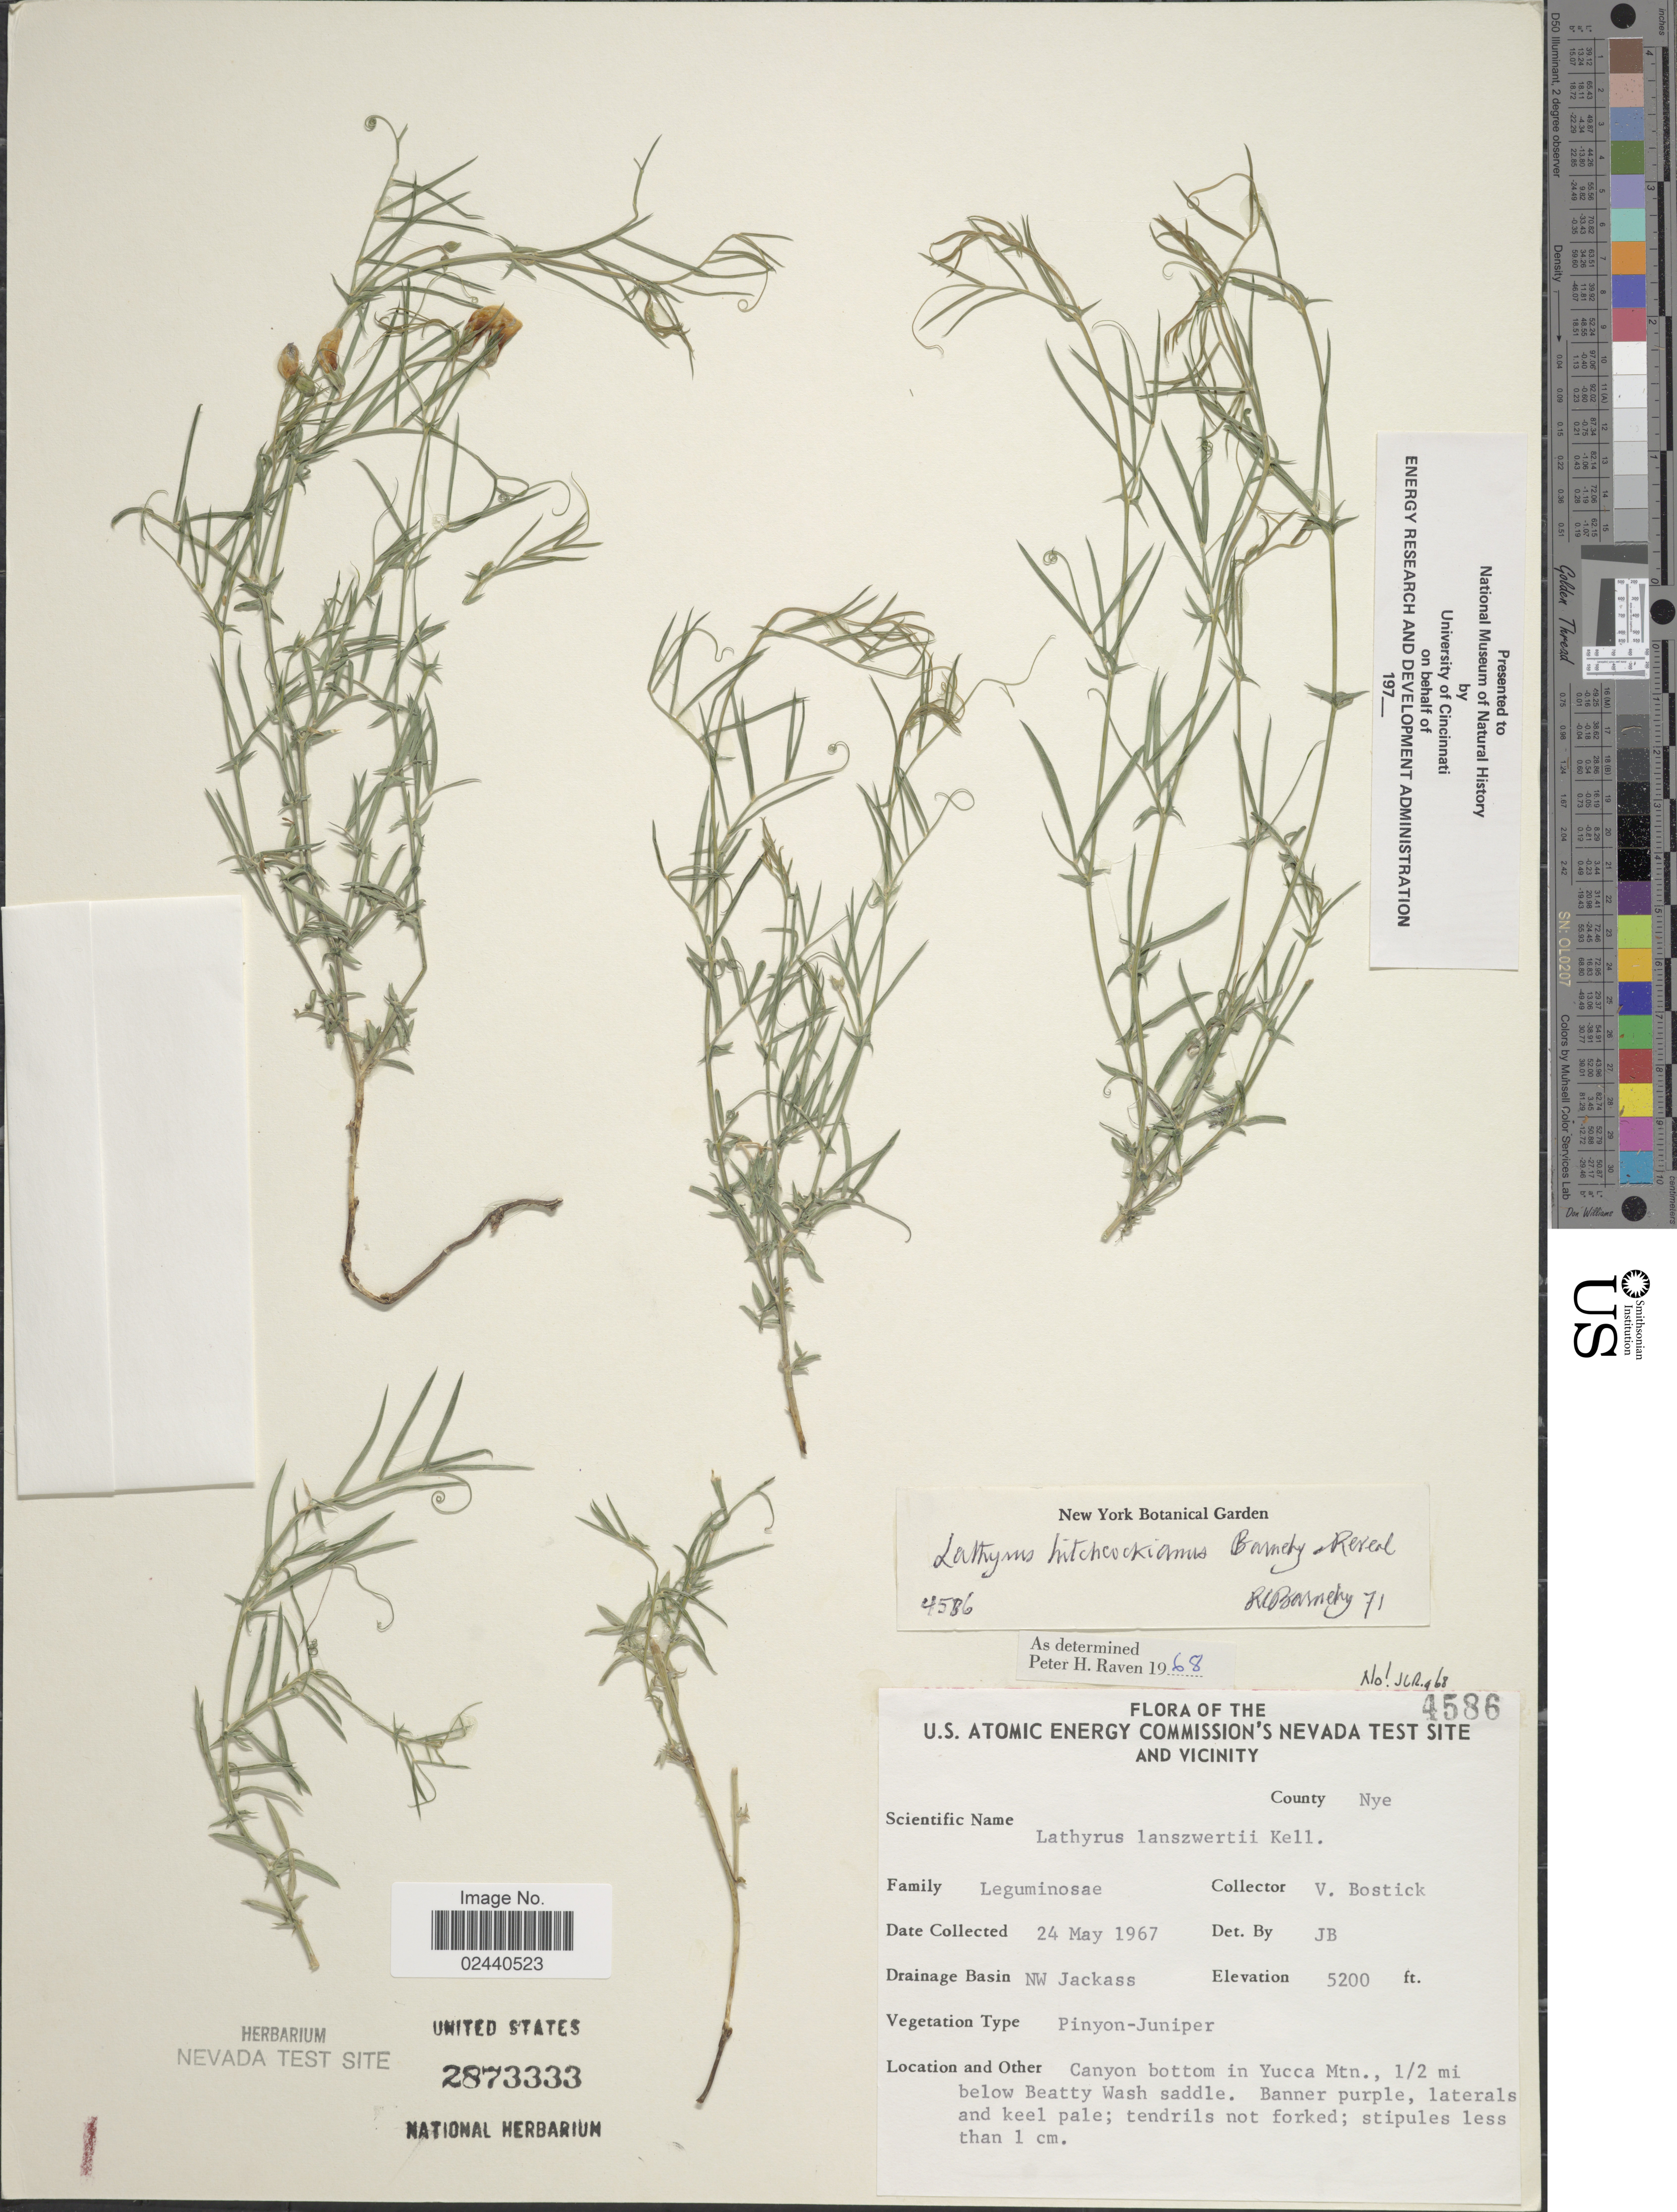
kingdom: Plantae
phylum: Tracheophyta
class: Magnoliopsida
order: Fabales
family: Fabaceae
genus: Lathyrus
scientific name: Lathyrus hitchcockianus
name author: Barneby & Reveal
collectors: V. Bostick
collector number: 4586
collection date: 1967-05-24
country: United States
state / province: Nevada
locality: U.S. Antomic Energy Commission's Nevada Test Site and Vicinity. County Nye. NW Jackass. canyon bottom in Yucca Mtn., 1/2 mi below Beatty Wash saddle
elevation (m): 1585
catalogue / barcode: US 2873333